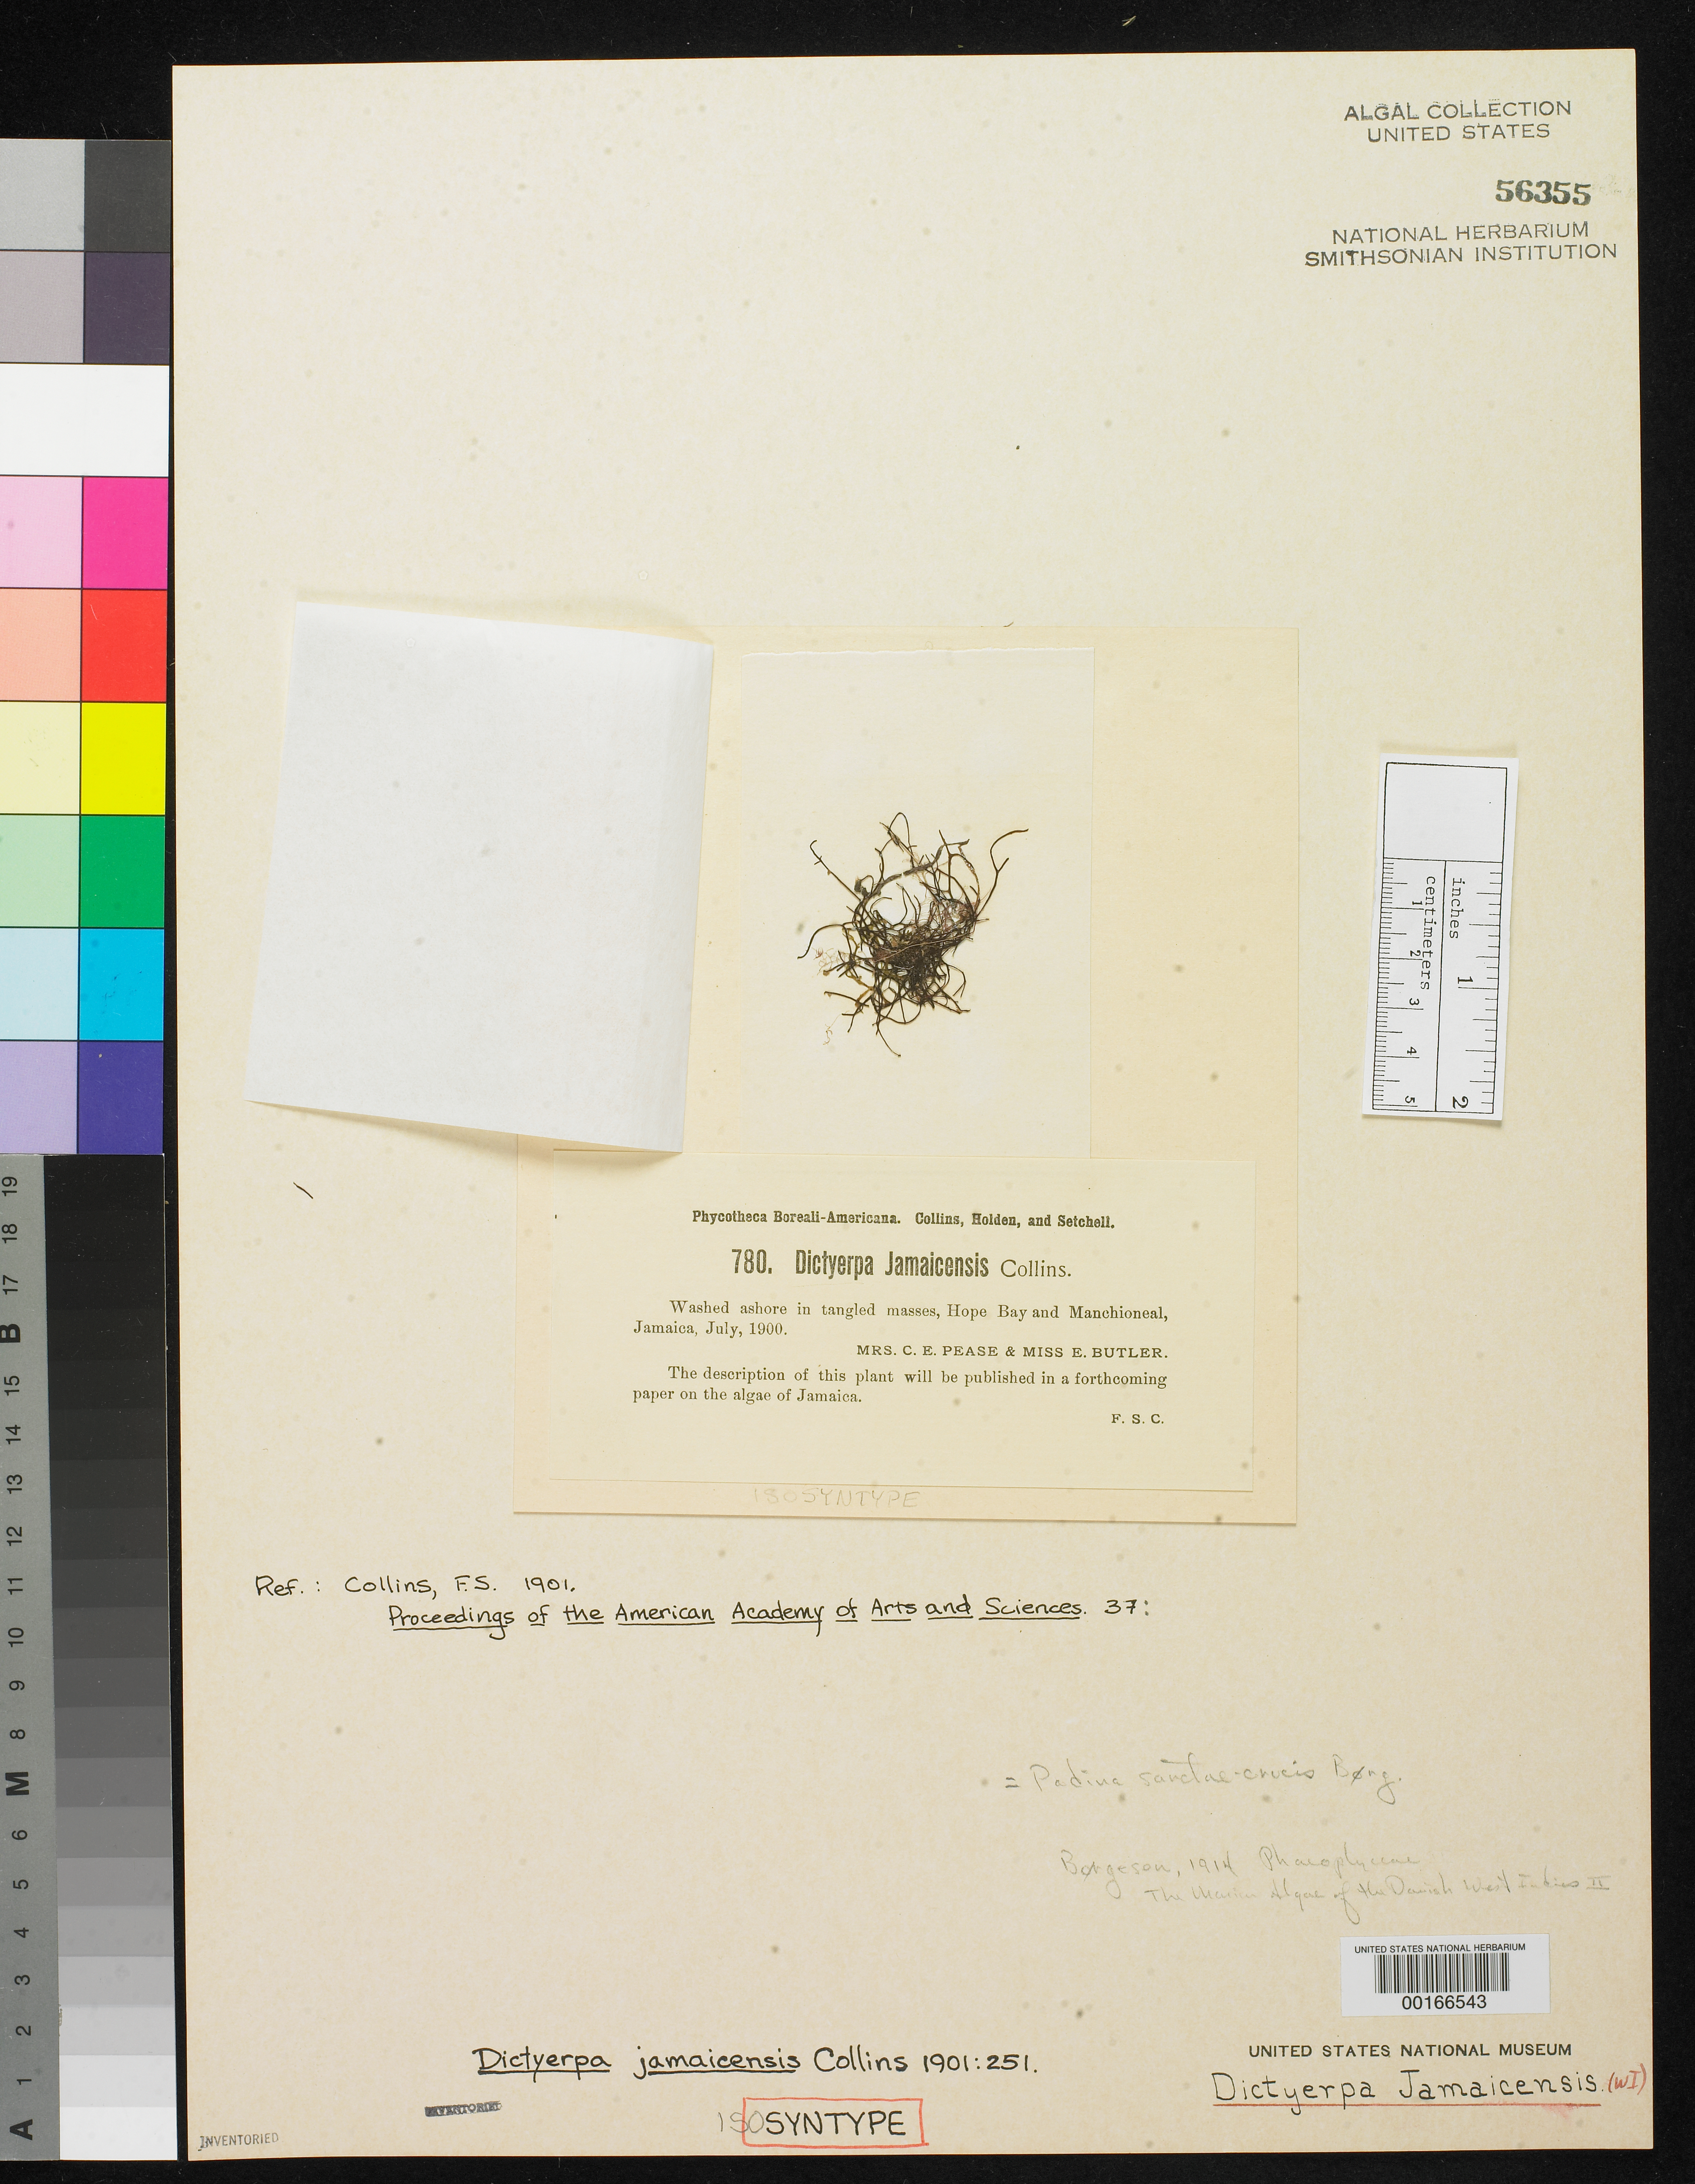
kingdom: Chromista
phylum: Ochrophyta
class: Phaeophyceae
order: Dictyotales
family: Dictyotaceae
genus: Dictyerpa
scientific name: Dictyerpa jamaicensis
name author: Collins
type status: Syntype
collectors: C. Pease & E. Butler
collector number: PB-A 780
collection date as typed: Jul 1900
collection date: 1900-07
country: Jamaica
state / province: Portland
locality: Hope Bay and Manchioneal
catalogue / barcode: US 56355